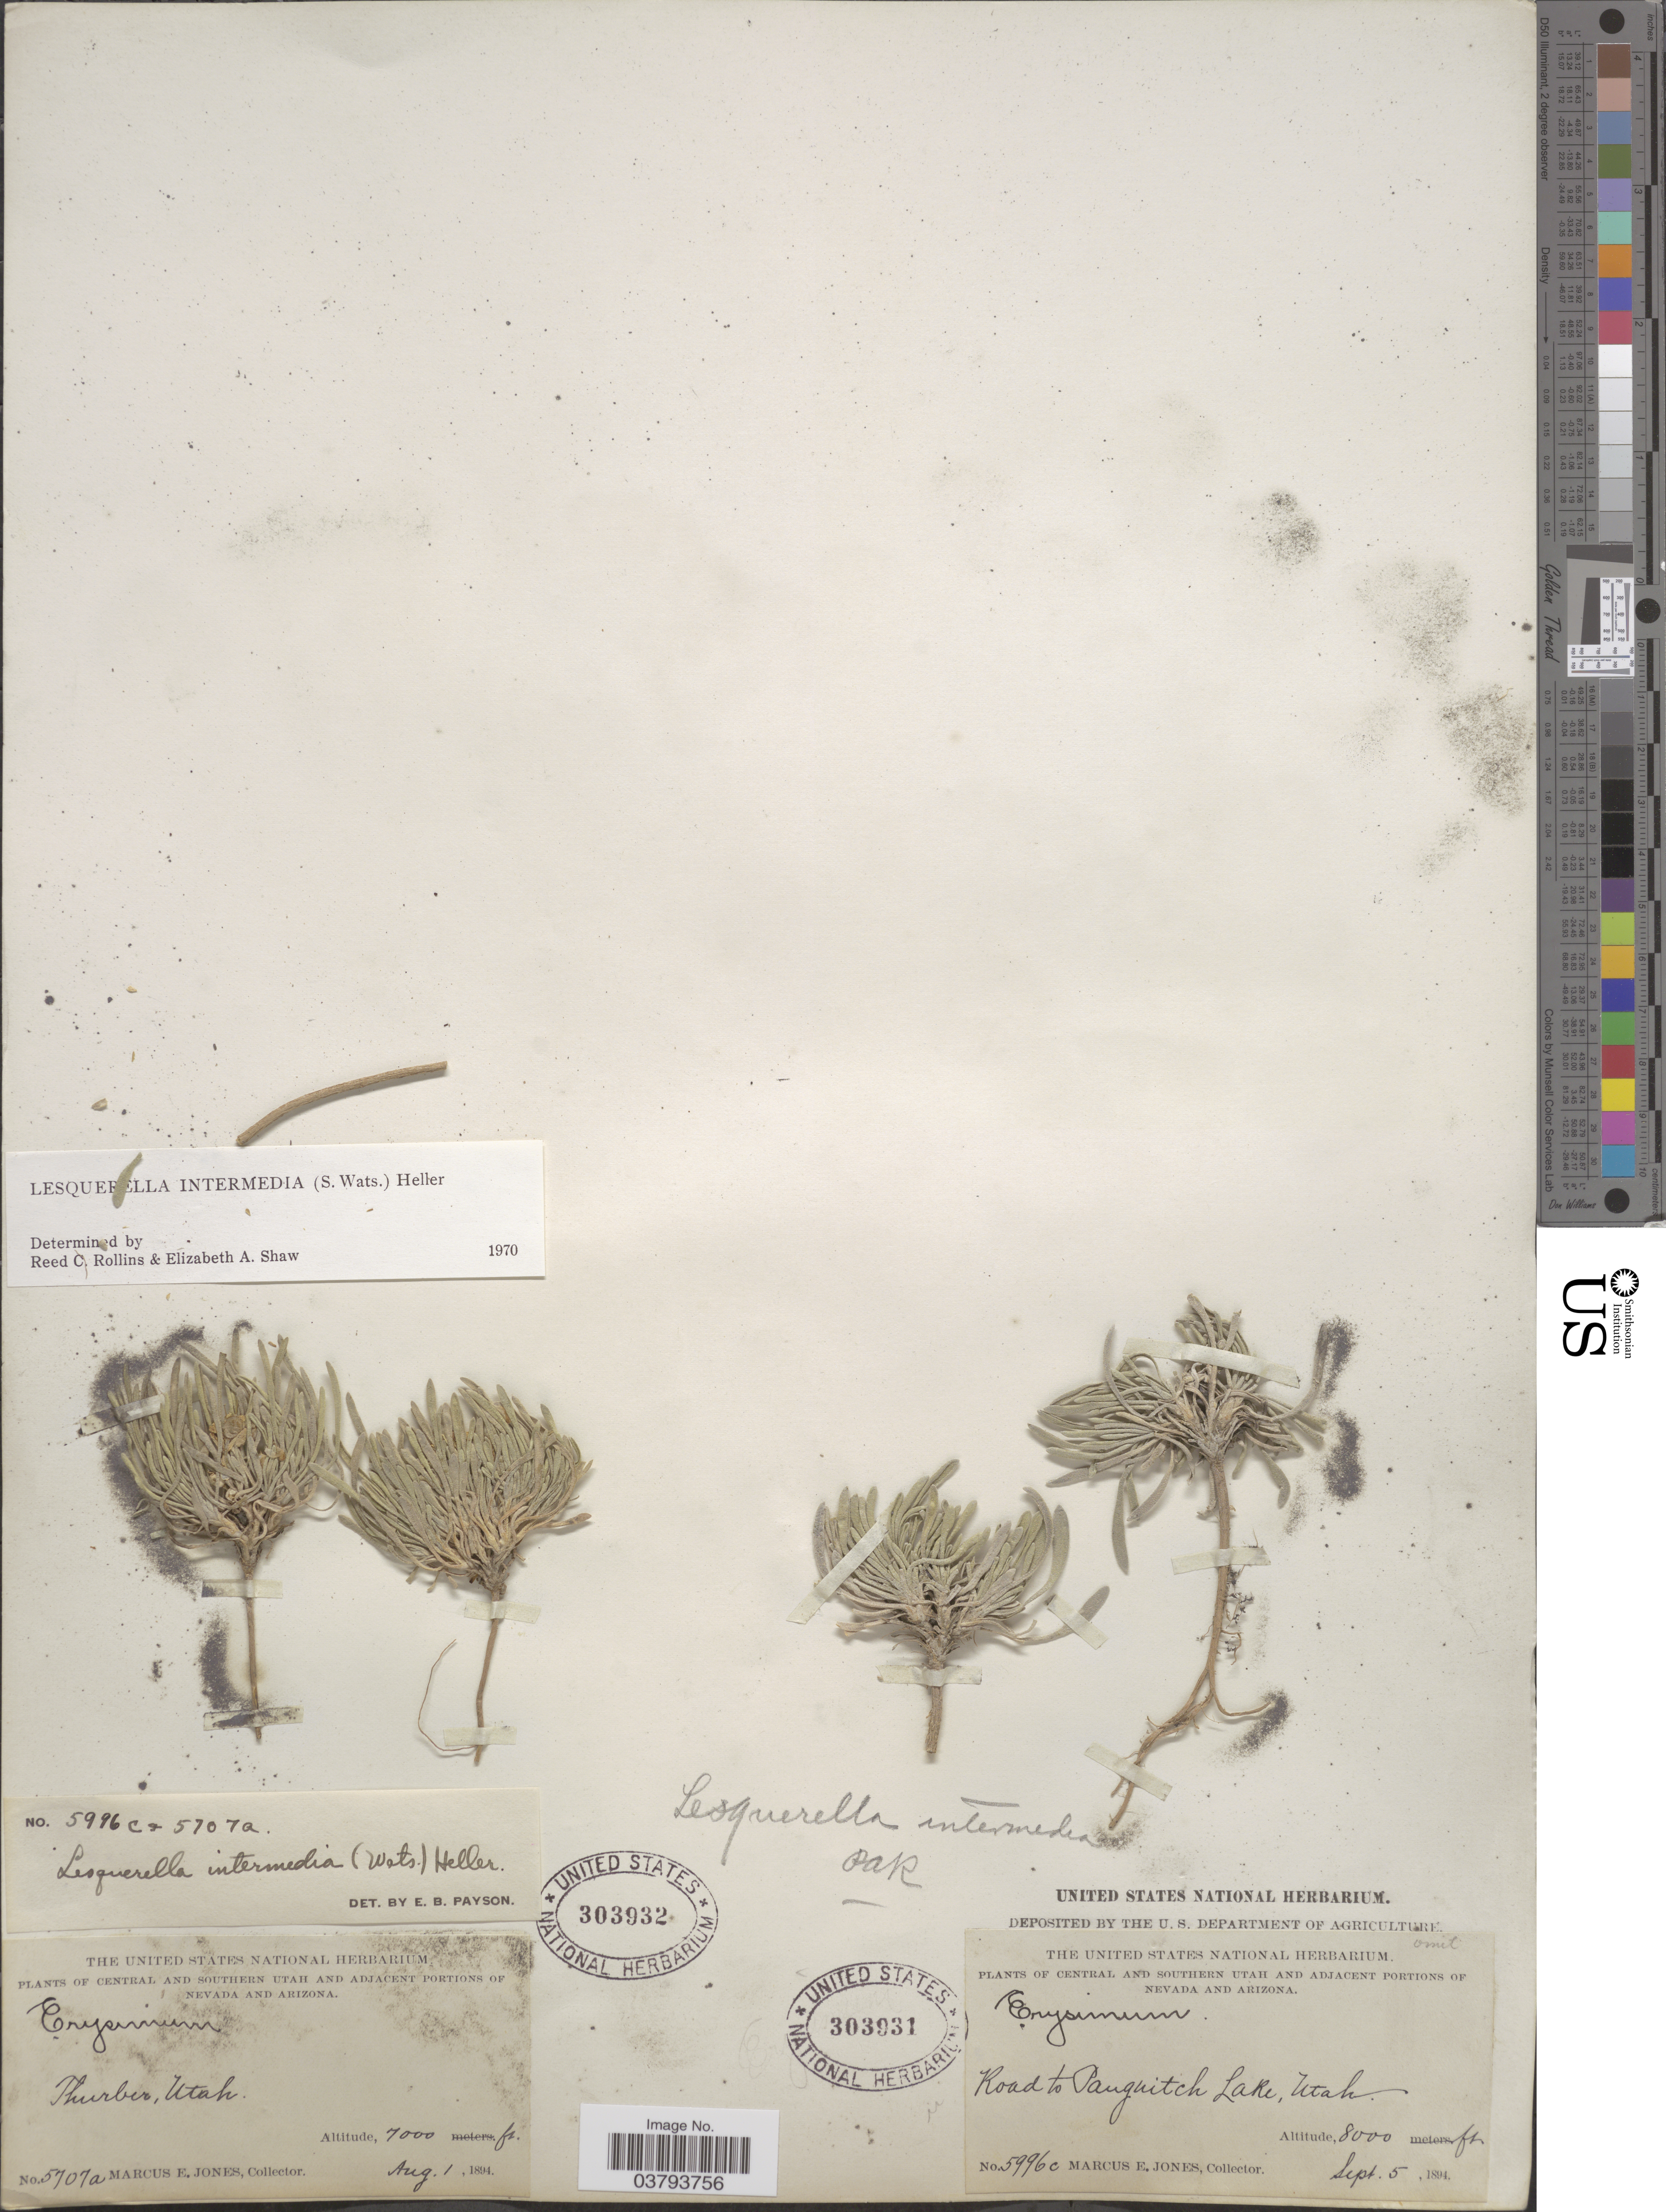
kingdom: Plantae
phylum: Tracheophyta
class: Magnoliopsida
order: Brassicales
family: Brassicaceae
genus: Lesquerella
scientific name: Lesquerella intermedia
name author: (S. Watson) A. Heller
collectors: M. E. Jones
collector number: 5996c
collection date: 1894-09-05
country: United States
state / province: Utah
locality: Central and Southern Utah. Road to Panguitch Lake.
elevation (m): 2438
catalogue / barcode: US 303931-2